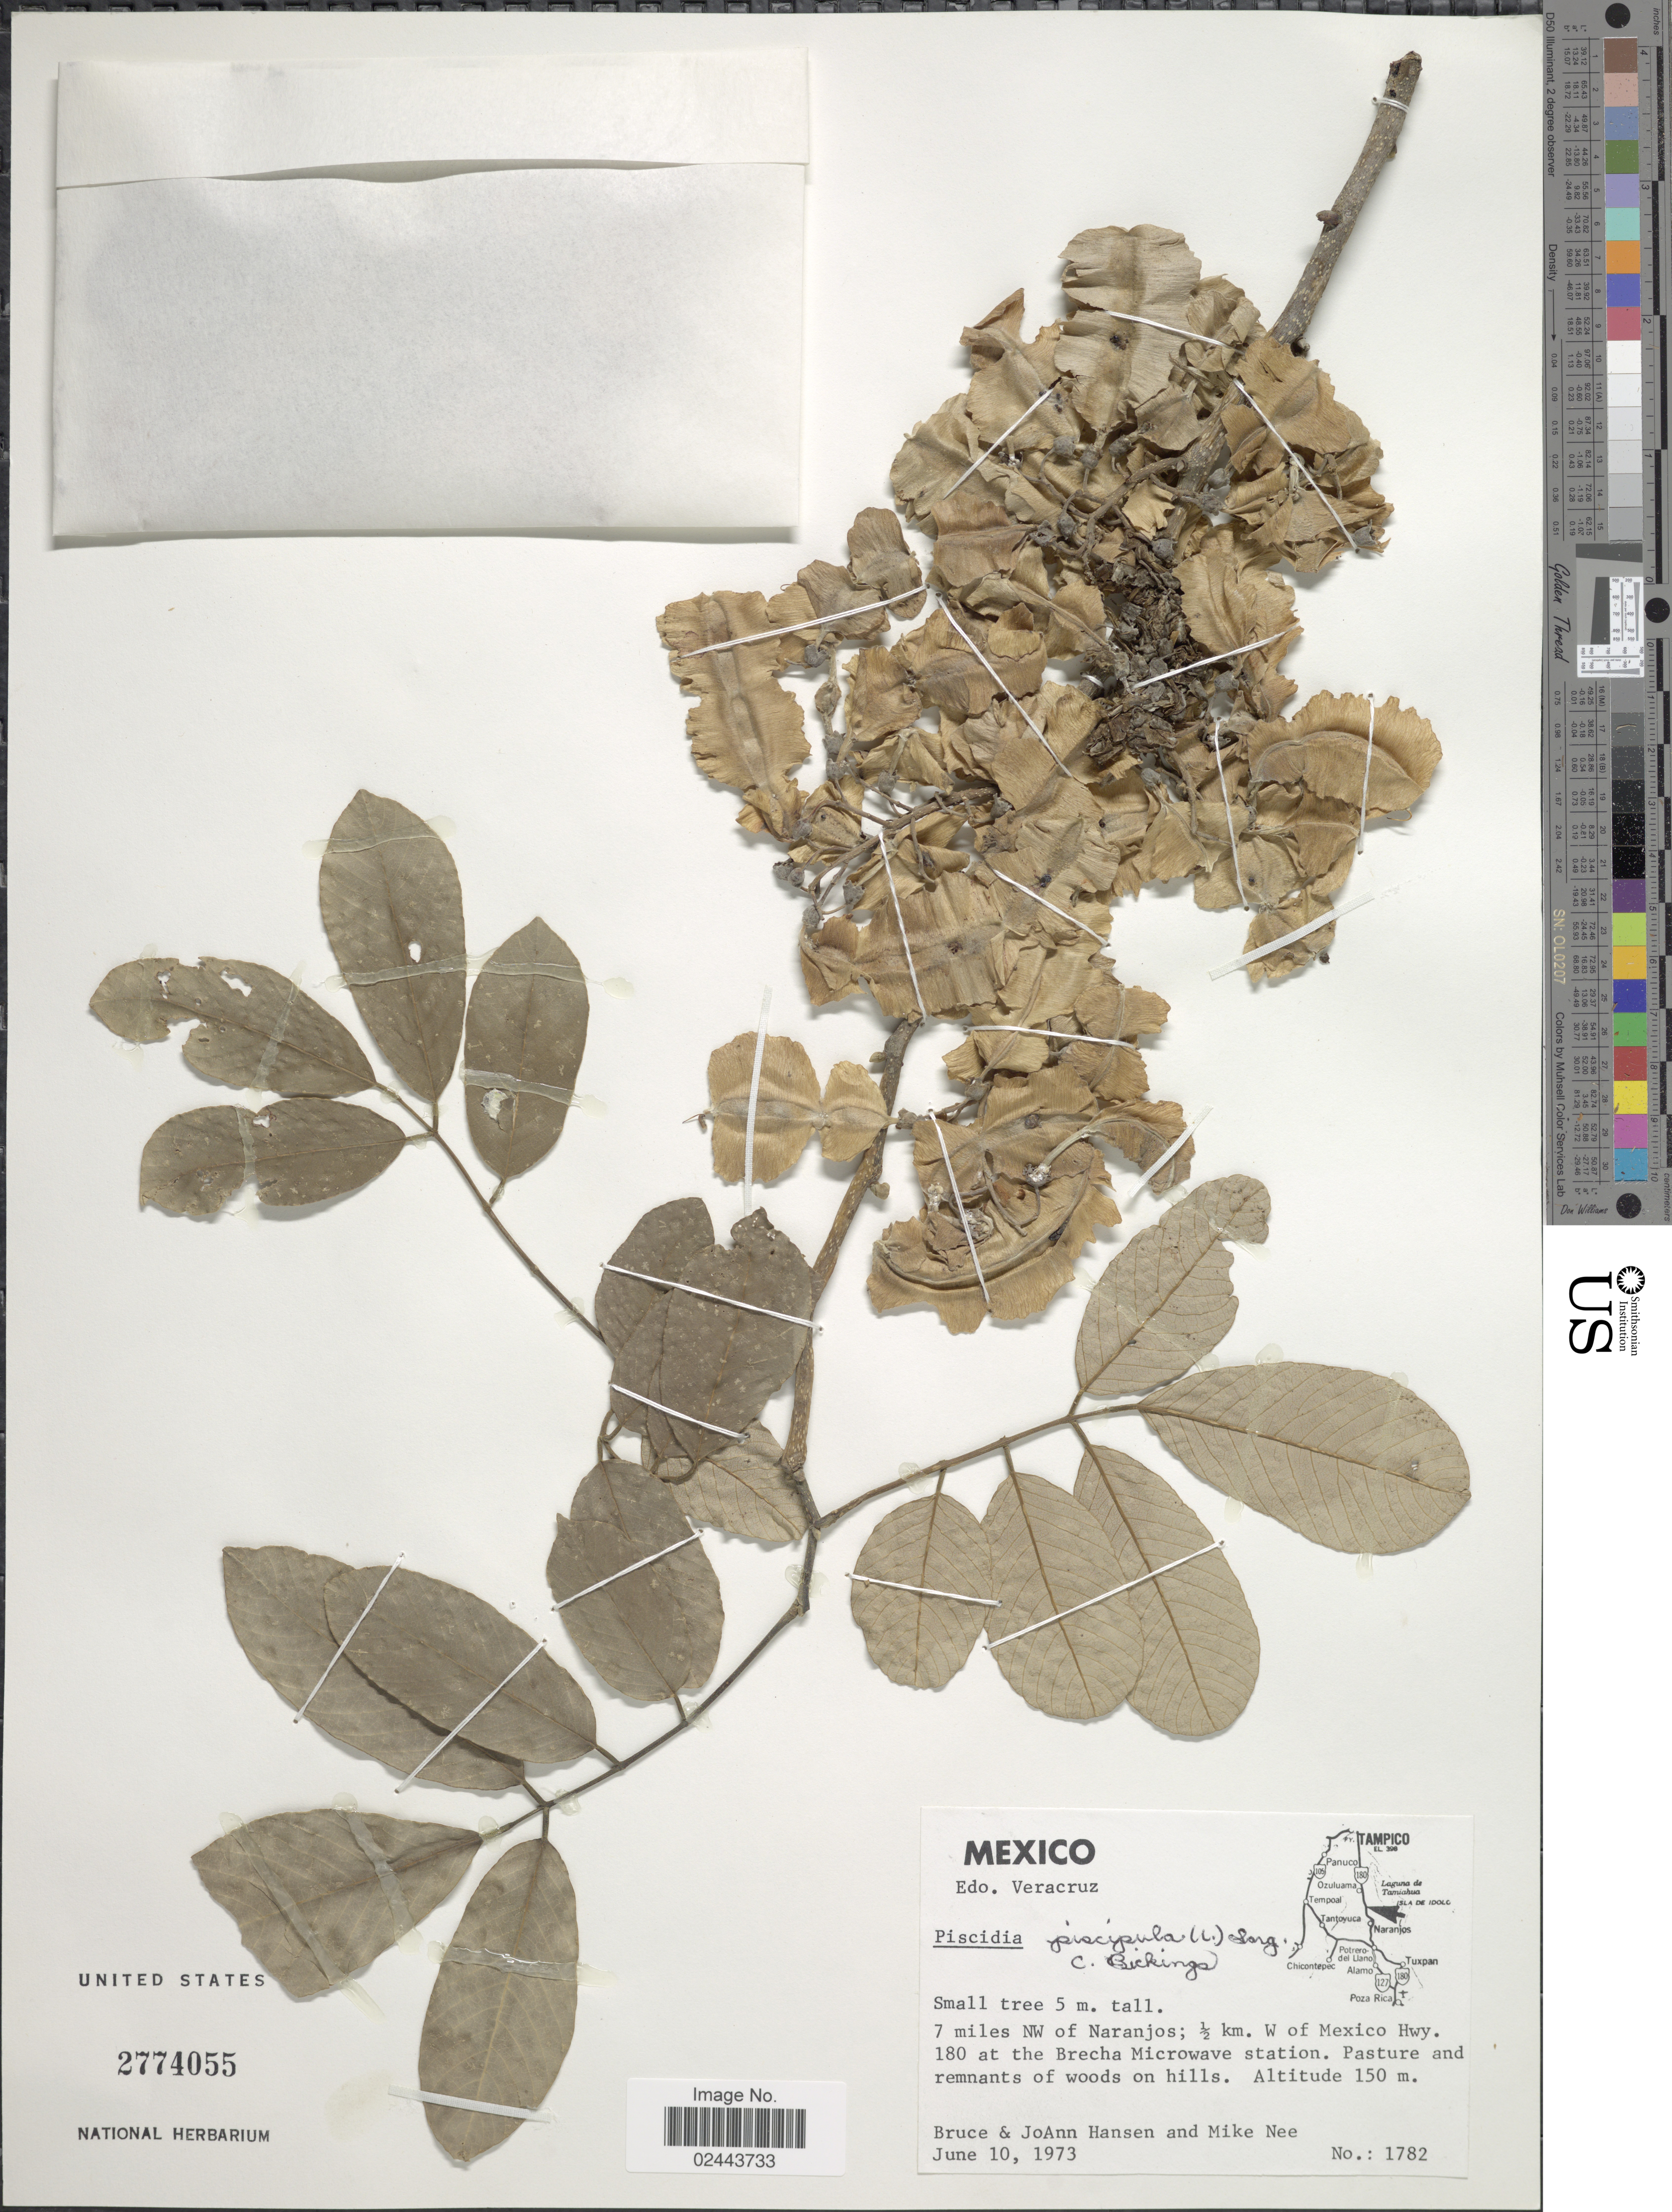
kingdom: Plantae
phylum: Tracheophyta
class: Magnoliopsida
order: Fabales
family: Fabaceae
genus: Piscidia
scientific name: Piscidia piscipula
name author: (L.) Sarg.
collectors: B. Hansen, J. Hansen & M. Nee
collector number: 1782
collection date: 1973-06-10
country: Mexico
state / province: Veracruz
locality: Veracruz, 7 miles NW of Naranjos; 1/2 km. W of Mexico Hwy, 180 at the Brecha Microwave station, pasture and remnants of woods on hills.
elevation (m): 150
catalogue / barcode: US 2774055